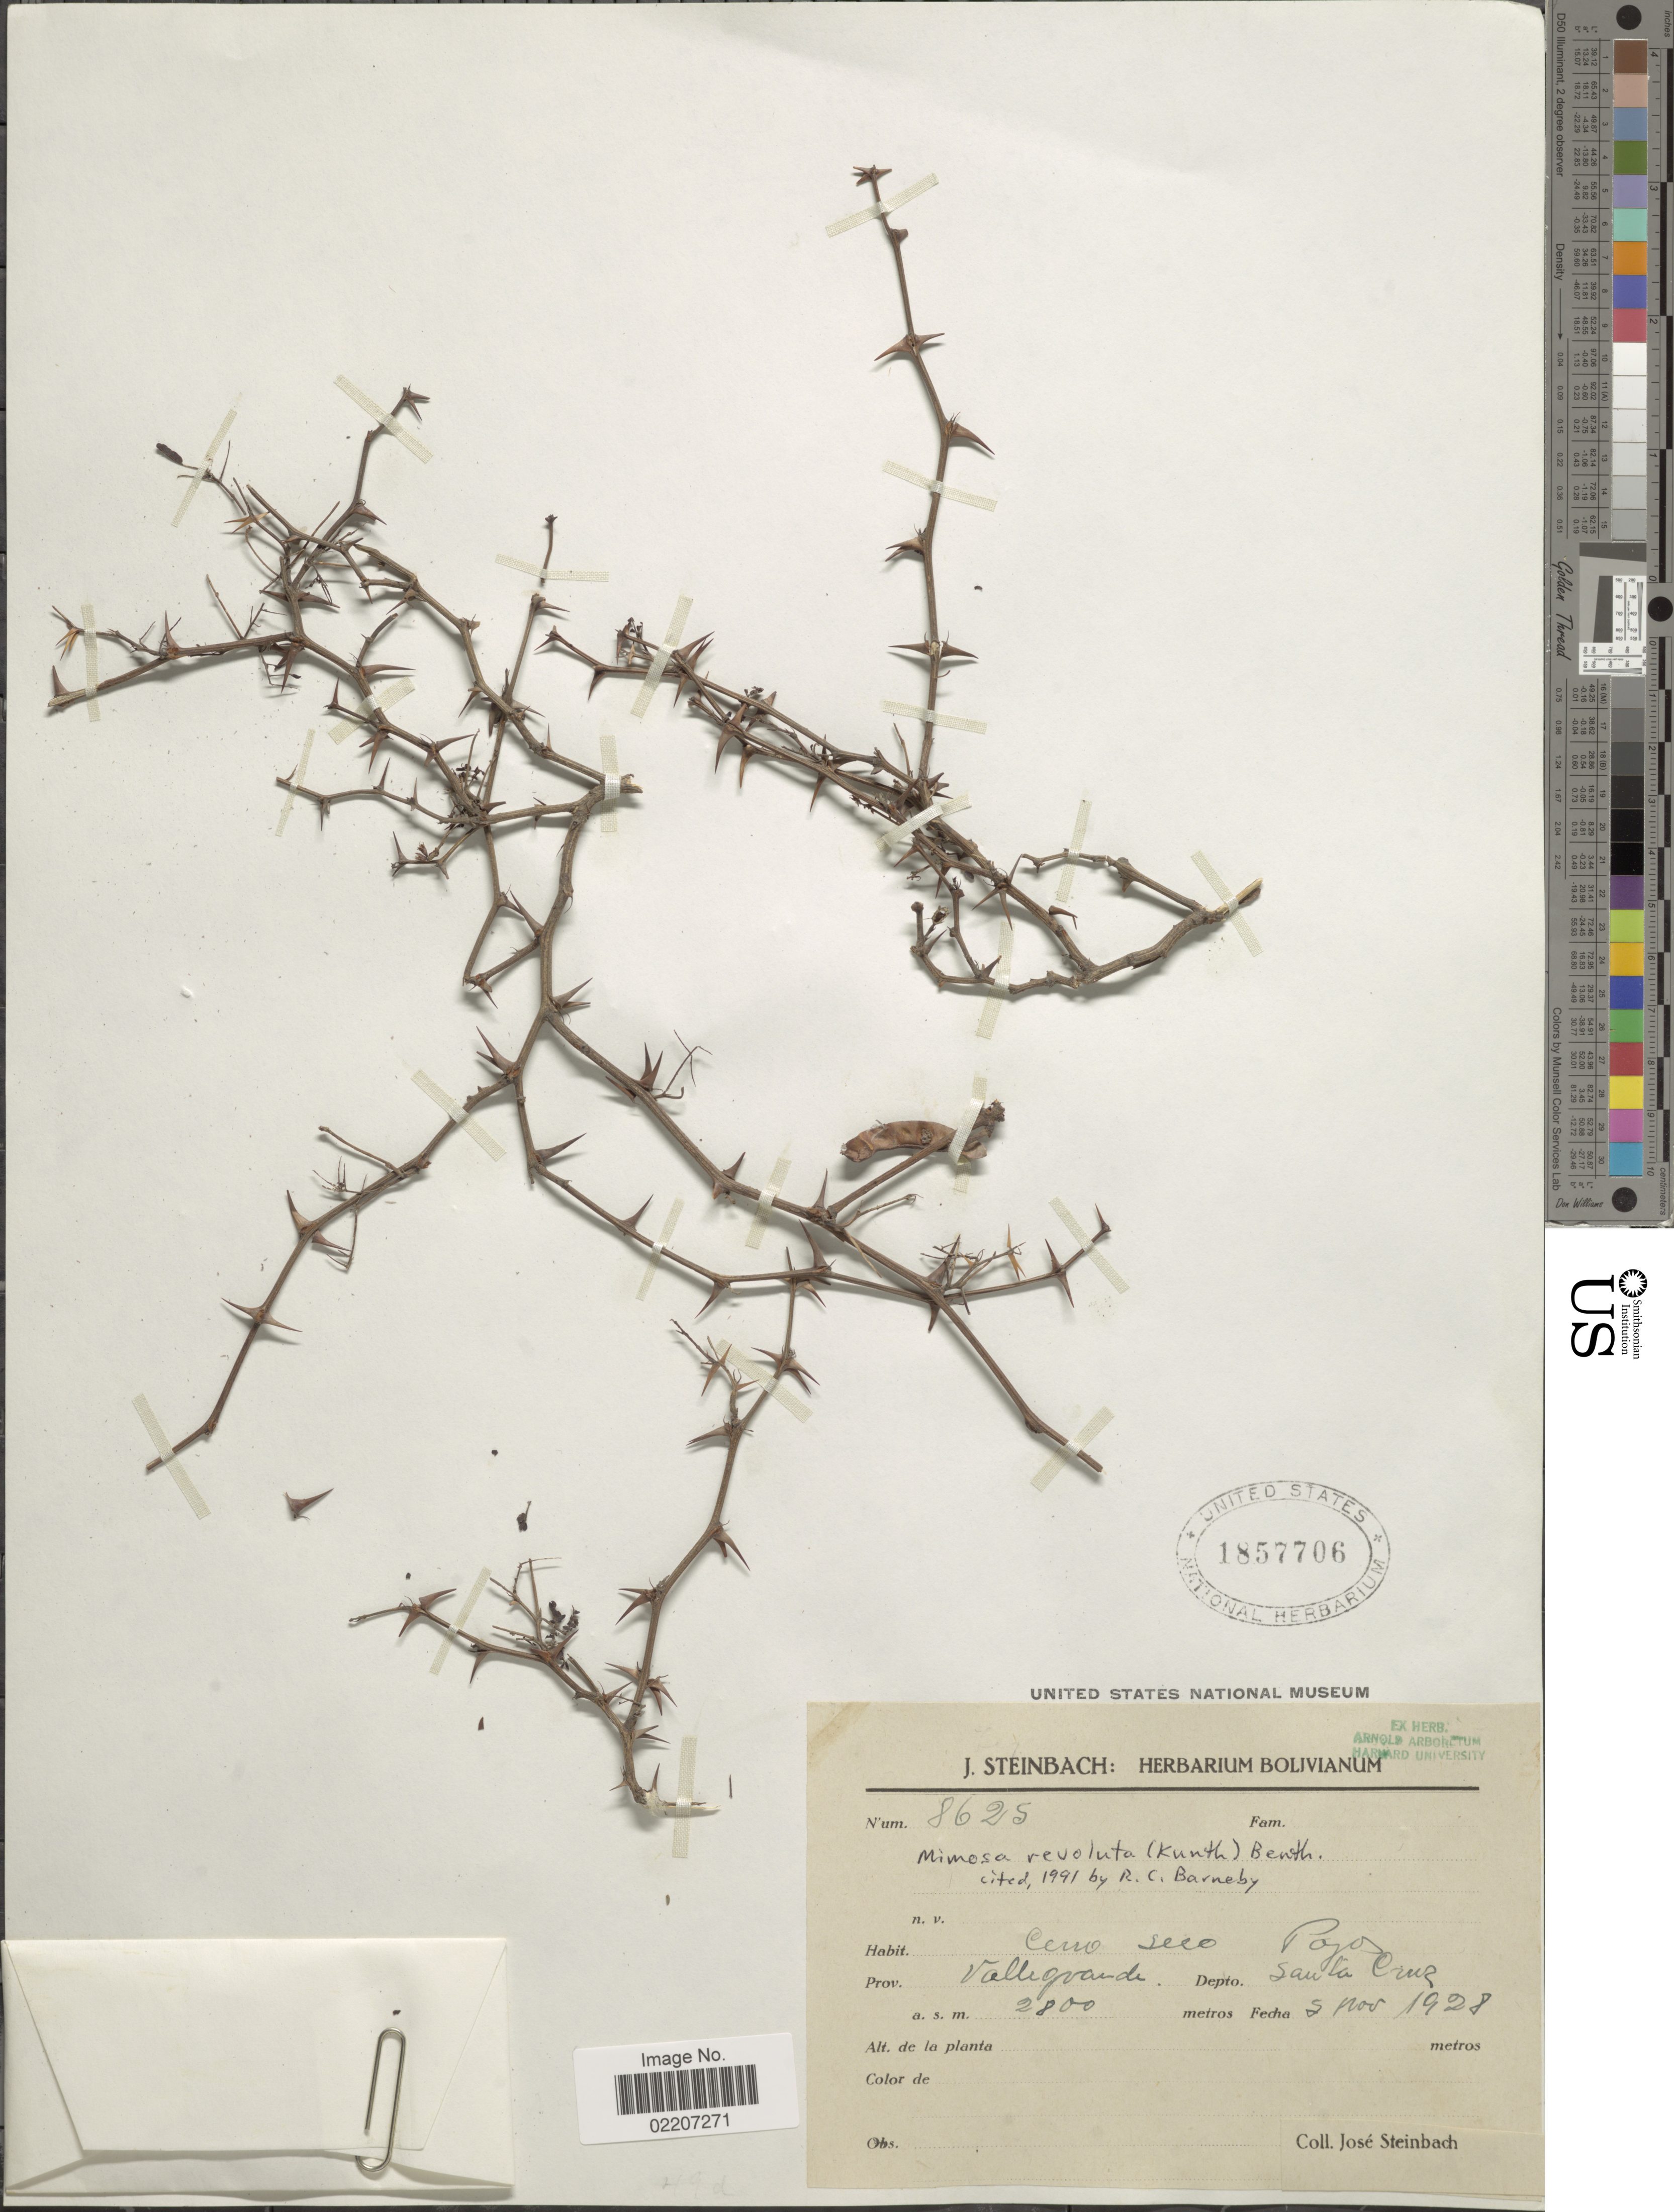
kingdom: Plantae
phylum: Tracheophyta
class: Magnoliopsida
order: Fabales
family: Fabaceae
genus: Mimosa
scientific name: Mimosa revoluta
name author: (Kunth) Benth.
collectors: J. Steinbach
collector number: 8625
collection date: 1928-11-09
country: Bolivia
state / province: Santa Cruz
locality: Prov. Vallegrande, Depto. Santa Cruz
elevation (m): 2800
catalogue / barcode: US 1857706